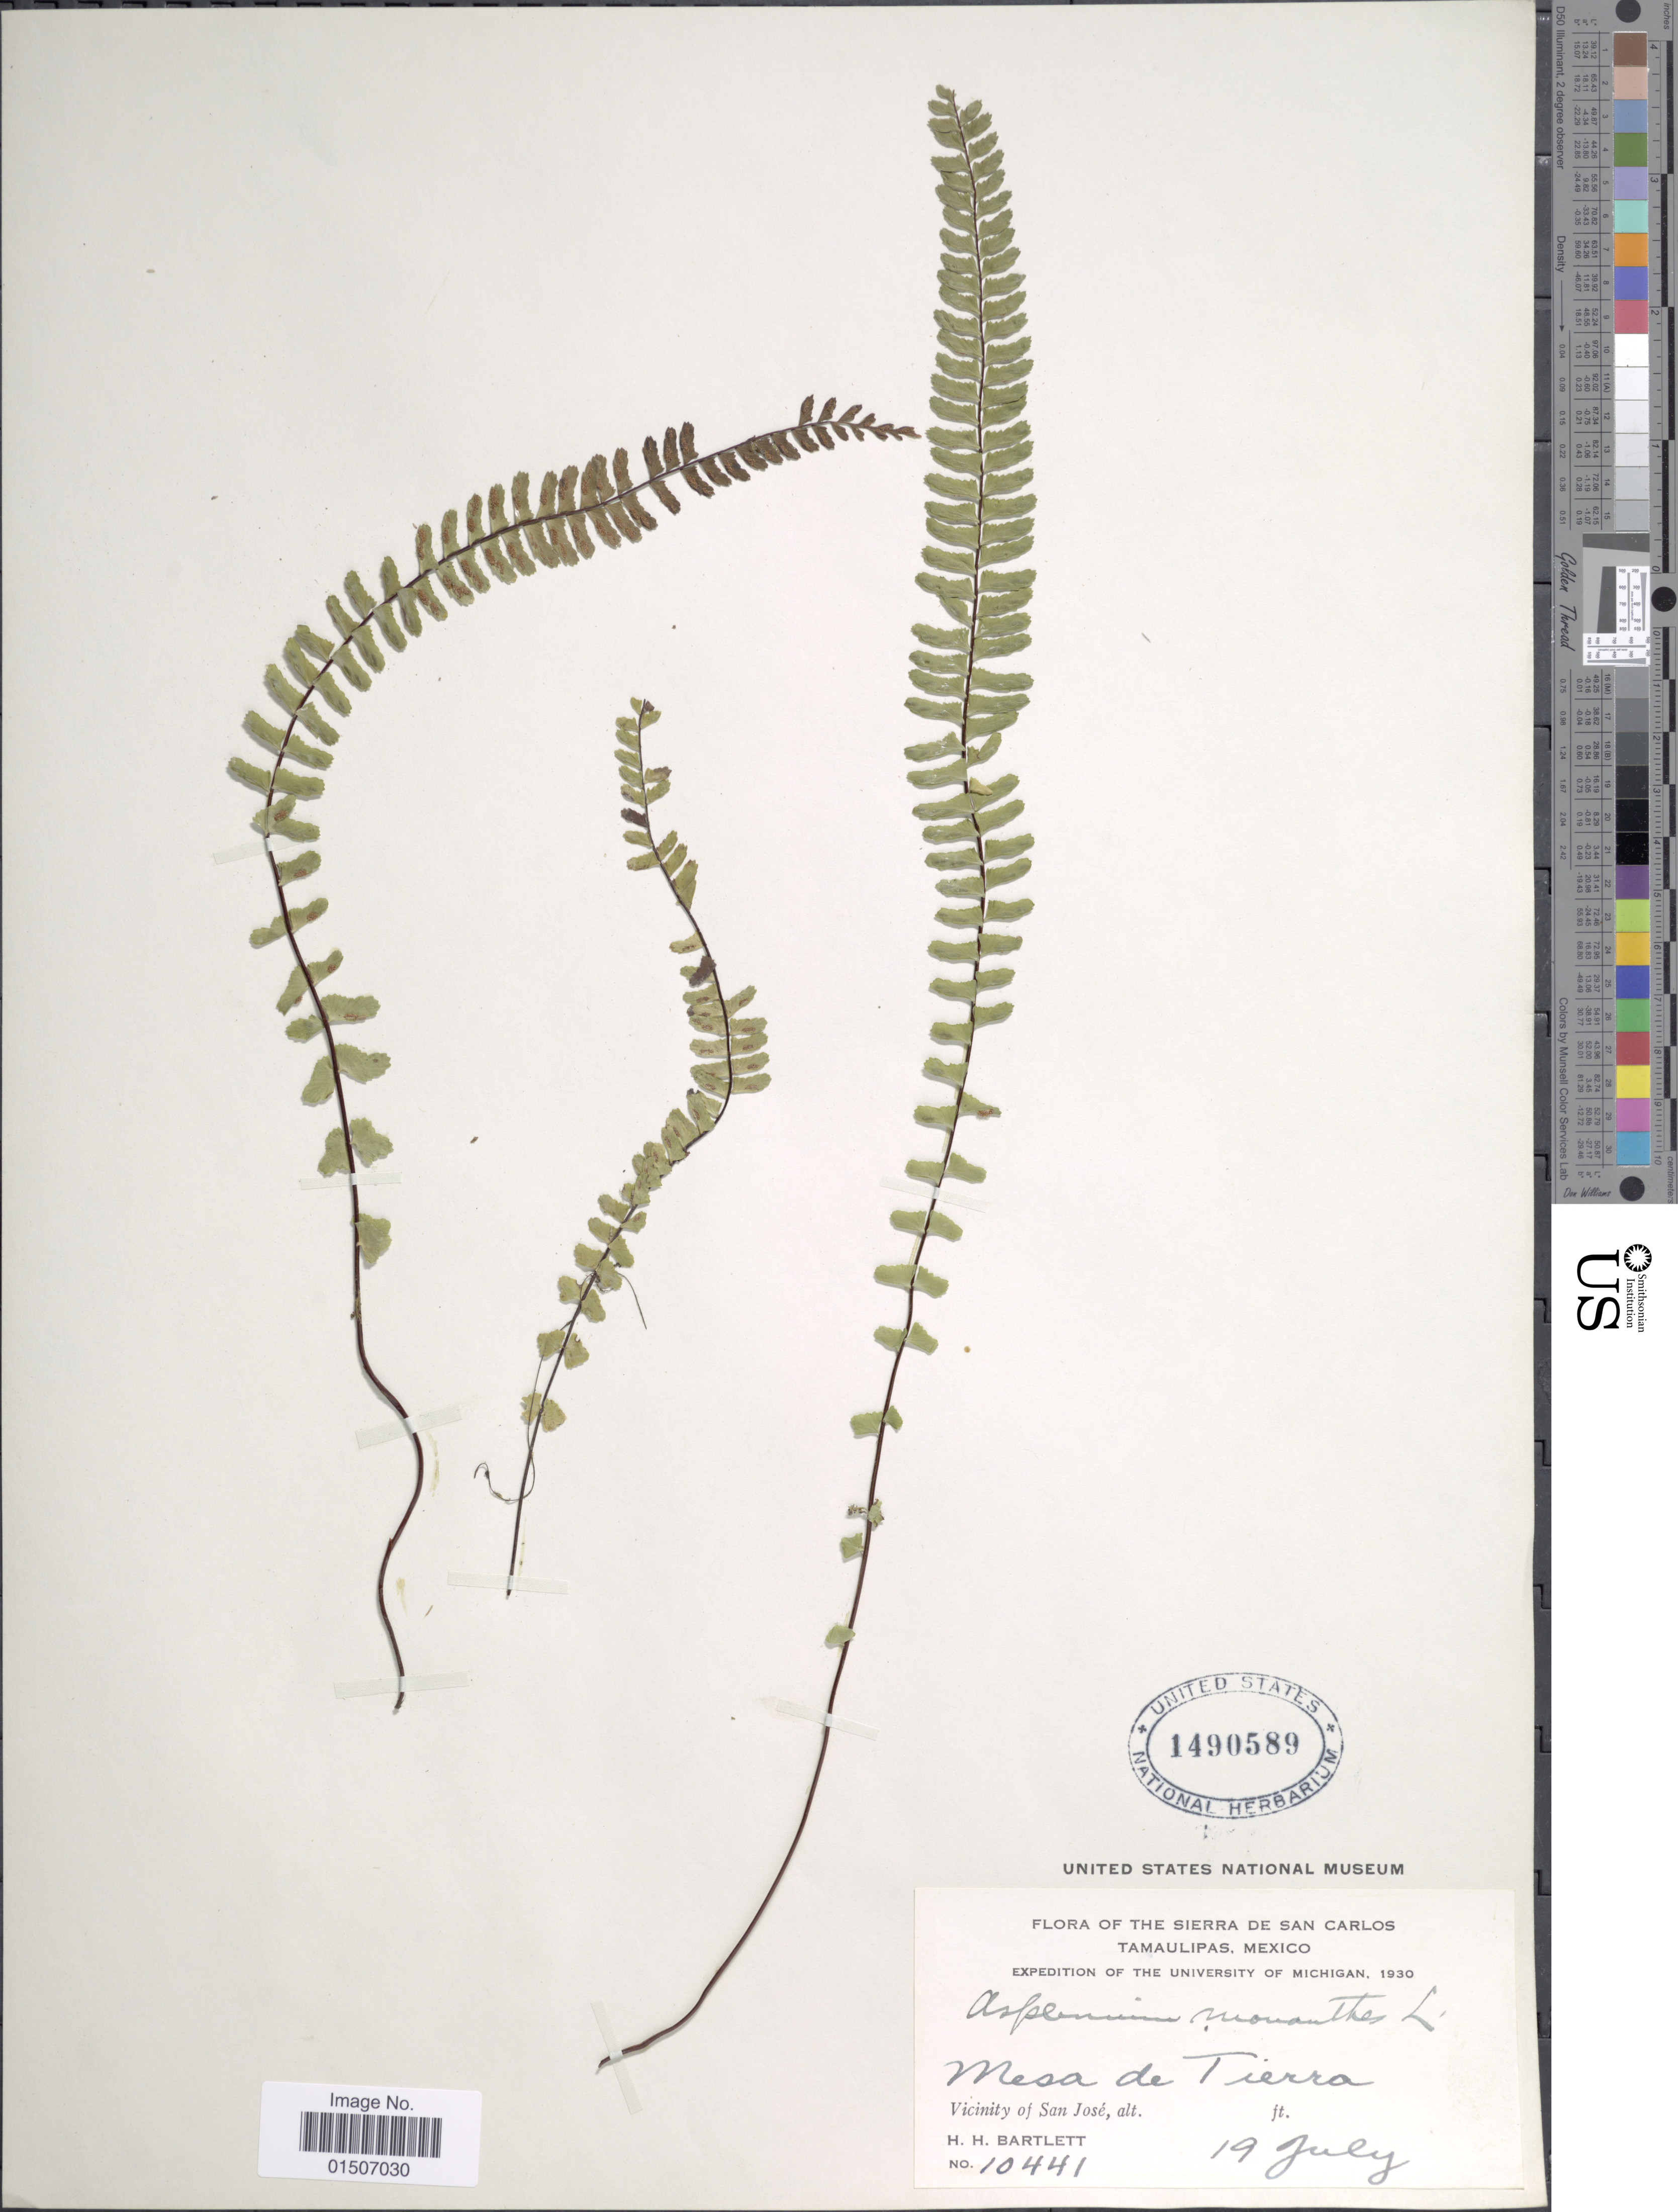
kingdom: Plantae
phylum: Tracheophyta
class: Polypodiopsida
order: Polypodiales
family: Aspleniaceae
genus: Asplenium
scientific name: Asplenium monanthes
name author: L.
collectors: H. H. Bartlett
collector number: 10441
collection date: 1930-07-19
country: Mexico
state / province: Tamaulipas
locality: The Sierra de San Carlos, Mesa de Tierra, Vicinity of San José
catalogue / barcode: US 1490589